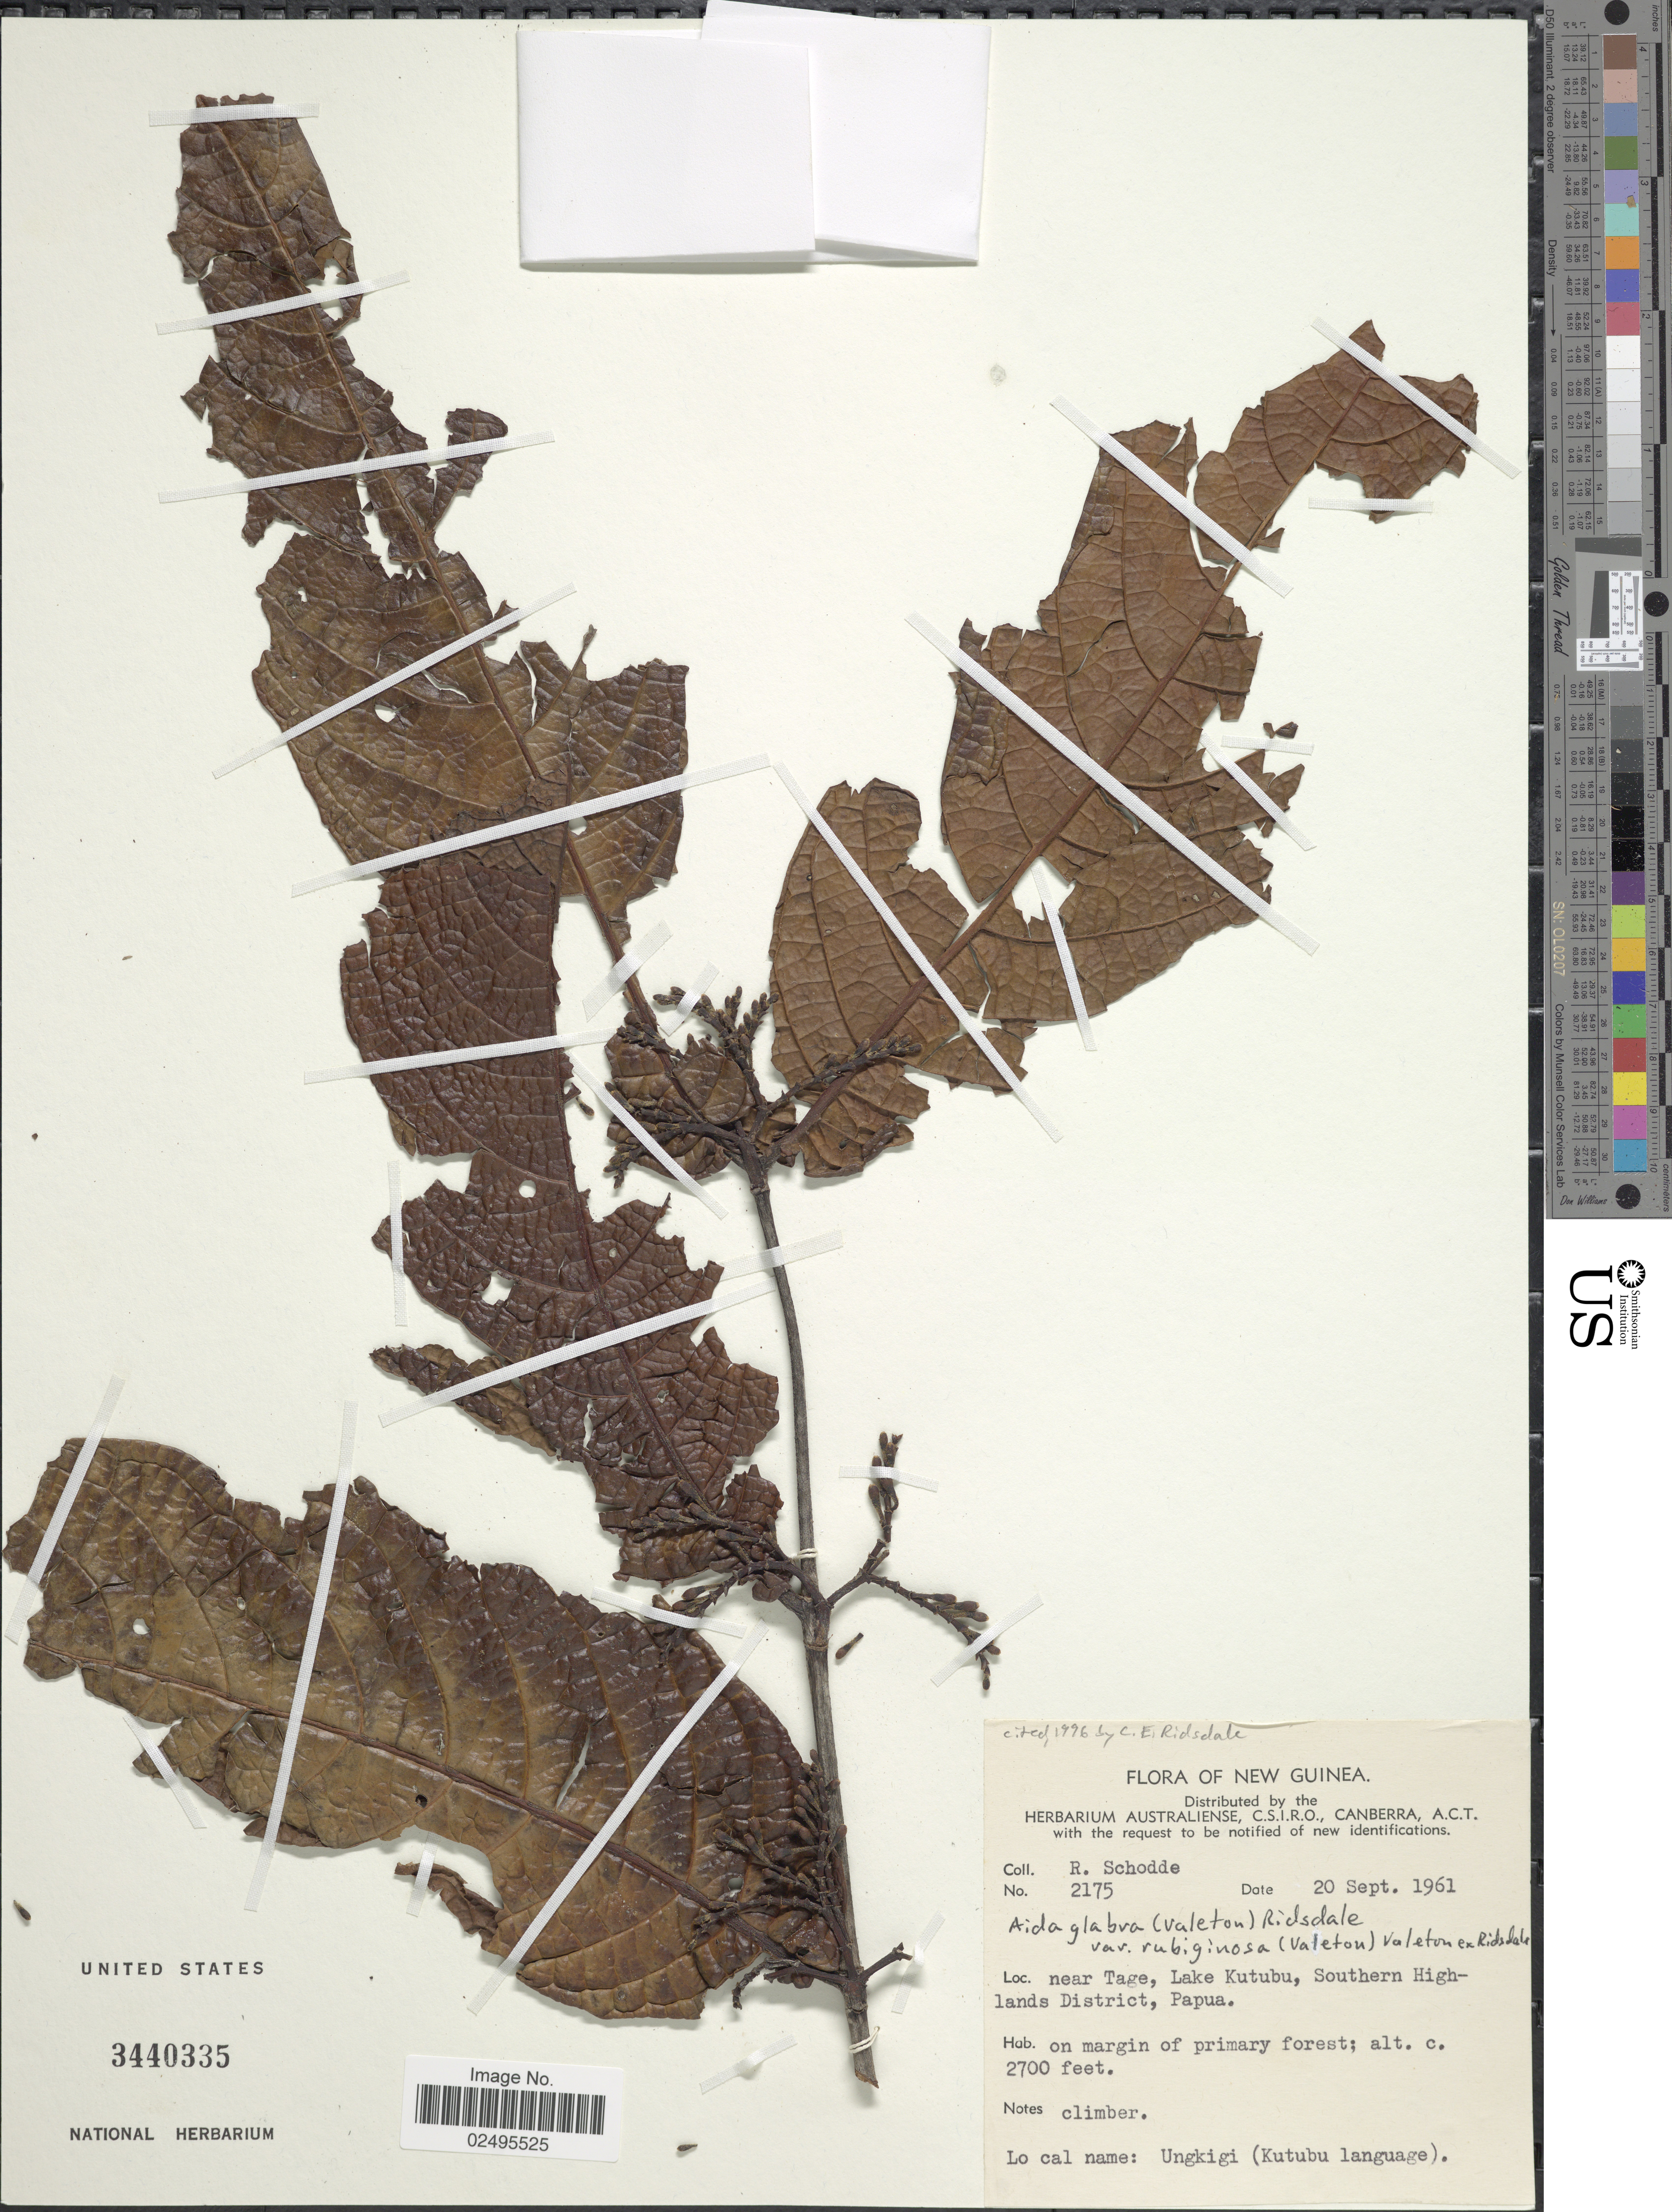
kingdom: Plantae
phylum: Tracheophyta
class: Magnoliopsida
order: Gentianales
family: Rubiaceae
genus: Aidia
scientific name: Aidia glabra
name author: (Valeton) Ridsdale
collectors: R. Schodde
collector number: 2175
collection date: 1961-09-20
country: Indonesia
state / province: Papua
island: New Guinea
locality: New Guinea, near Tage, Lake Kutubu, Southern Highlands District, on margin of primary forest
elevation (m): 823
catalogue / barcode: US 3440335